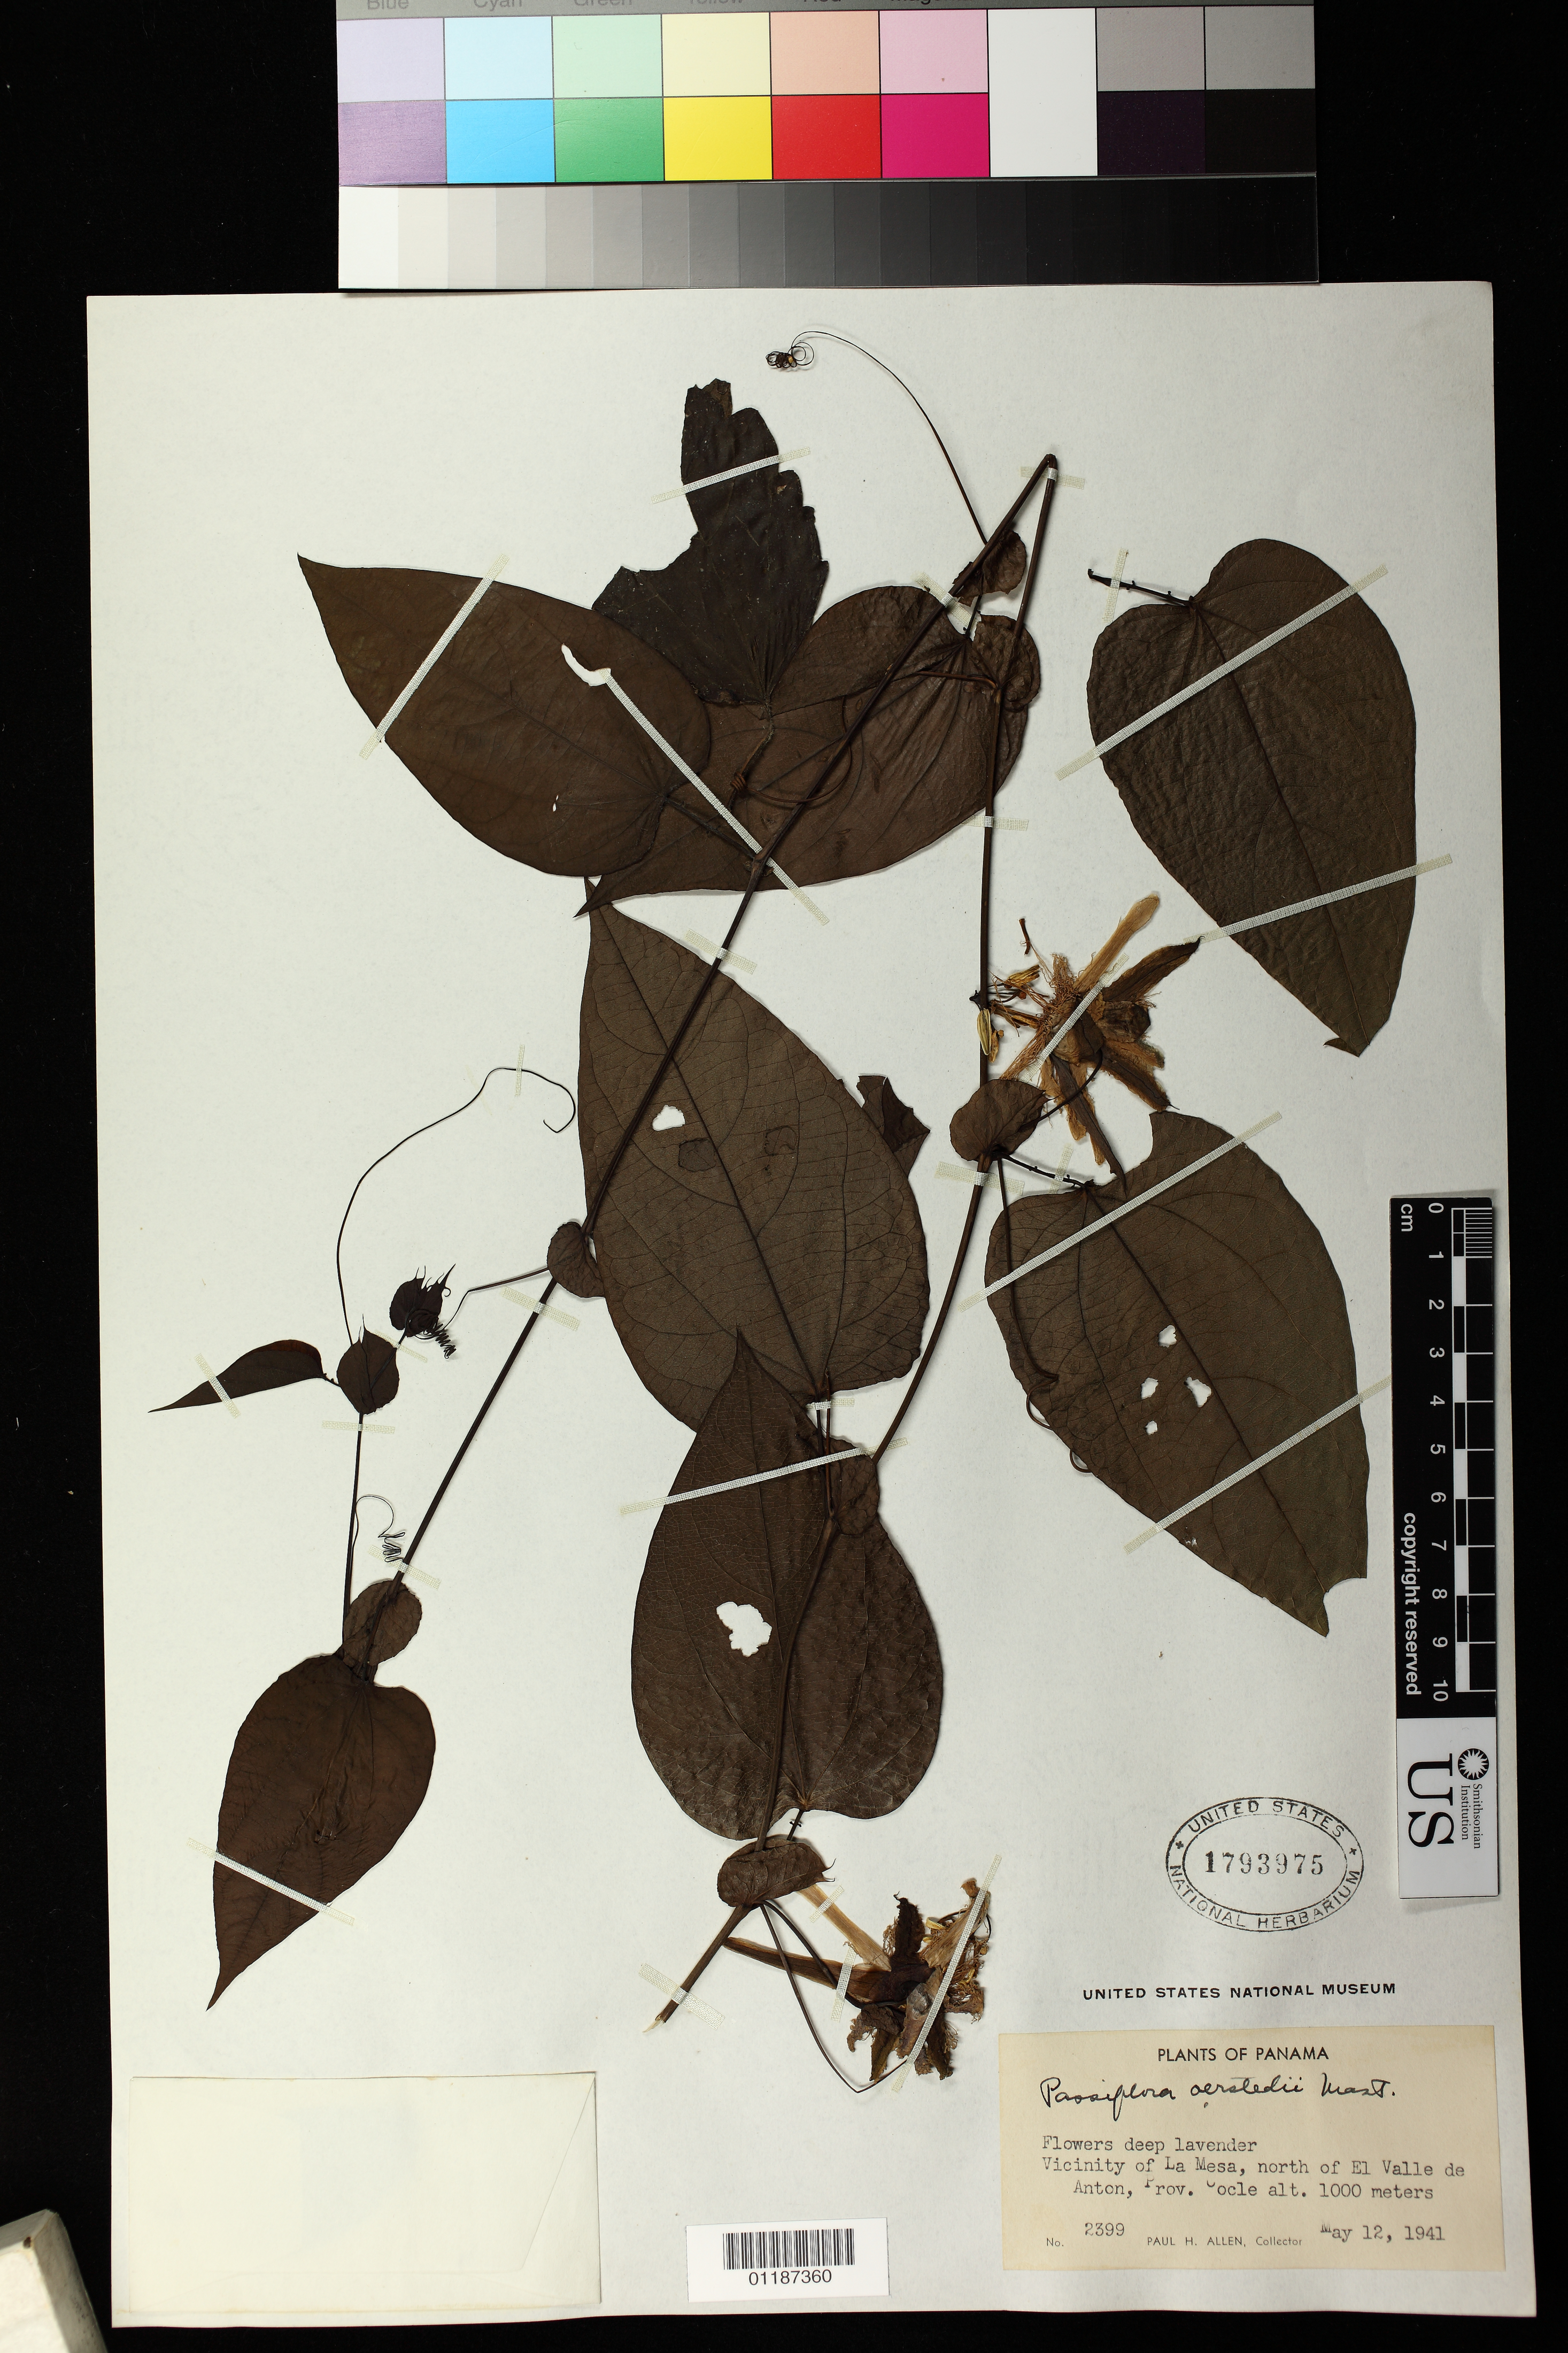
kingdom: Plantae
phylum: Tracheophyta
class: Magnoliopsida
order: Malpighiales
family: Passifloraceae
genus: Passiflora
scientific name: Passiflora oerstedii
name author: Mast. in Mart.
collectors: P. H. Allen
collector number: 2399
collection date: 1941-05-12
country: Panama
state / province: Coclé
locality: Vicinity of La Mesa, north of El Valle de Anton.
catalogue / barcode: US 1793975